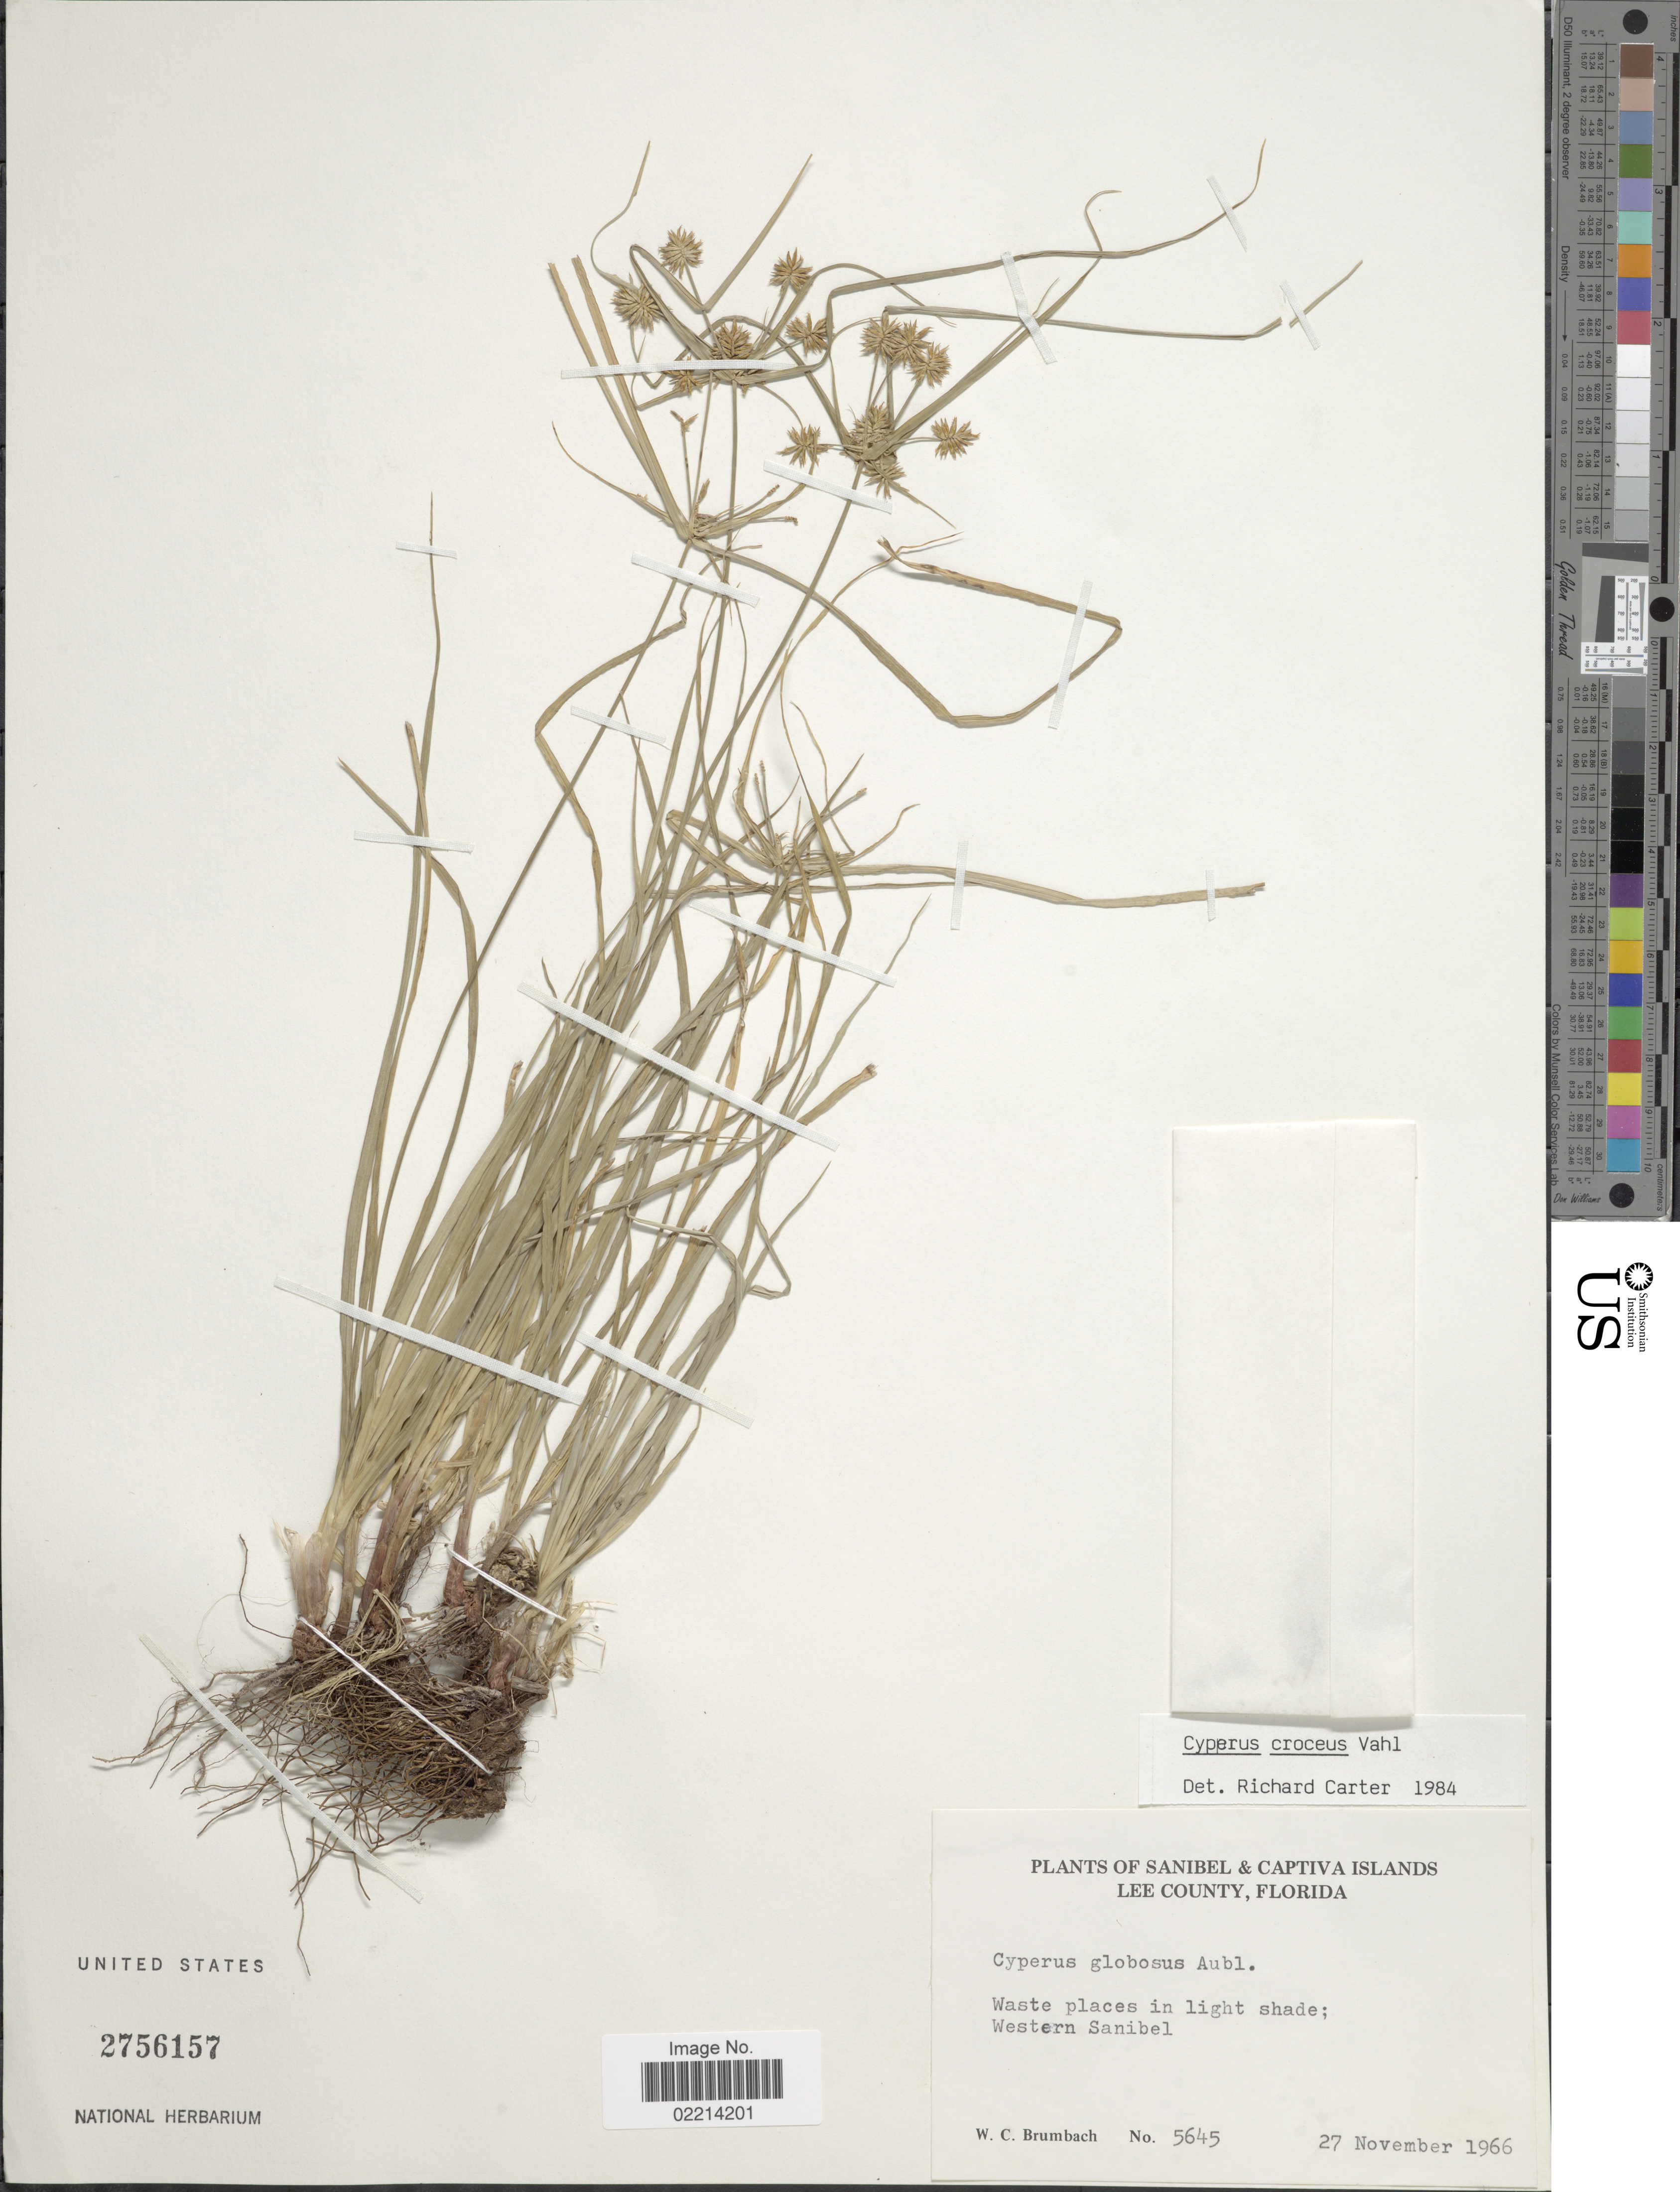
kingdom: Plantae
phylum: Tracheophyta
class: Liliopsida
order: Poales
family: Cyperaceae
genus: Cyperus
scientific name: Cyperus croceus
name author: Vahl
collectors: W. C. Brumbach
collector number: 5645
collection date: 1966-11-27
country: United States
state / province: Florida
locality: Sanibel & Captiva Islands, Lee County, Waste places in light shade, Western Sanibel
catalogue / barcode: US 2756157